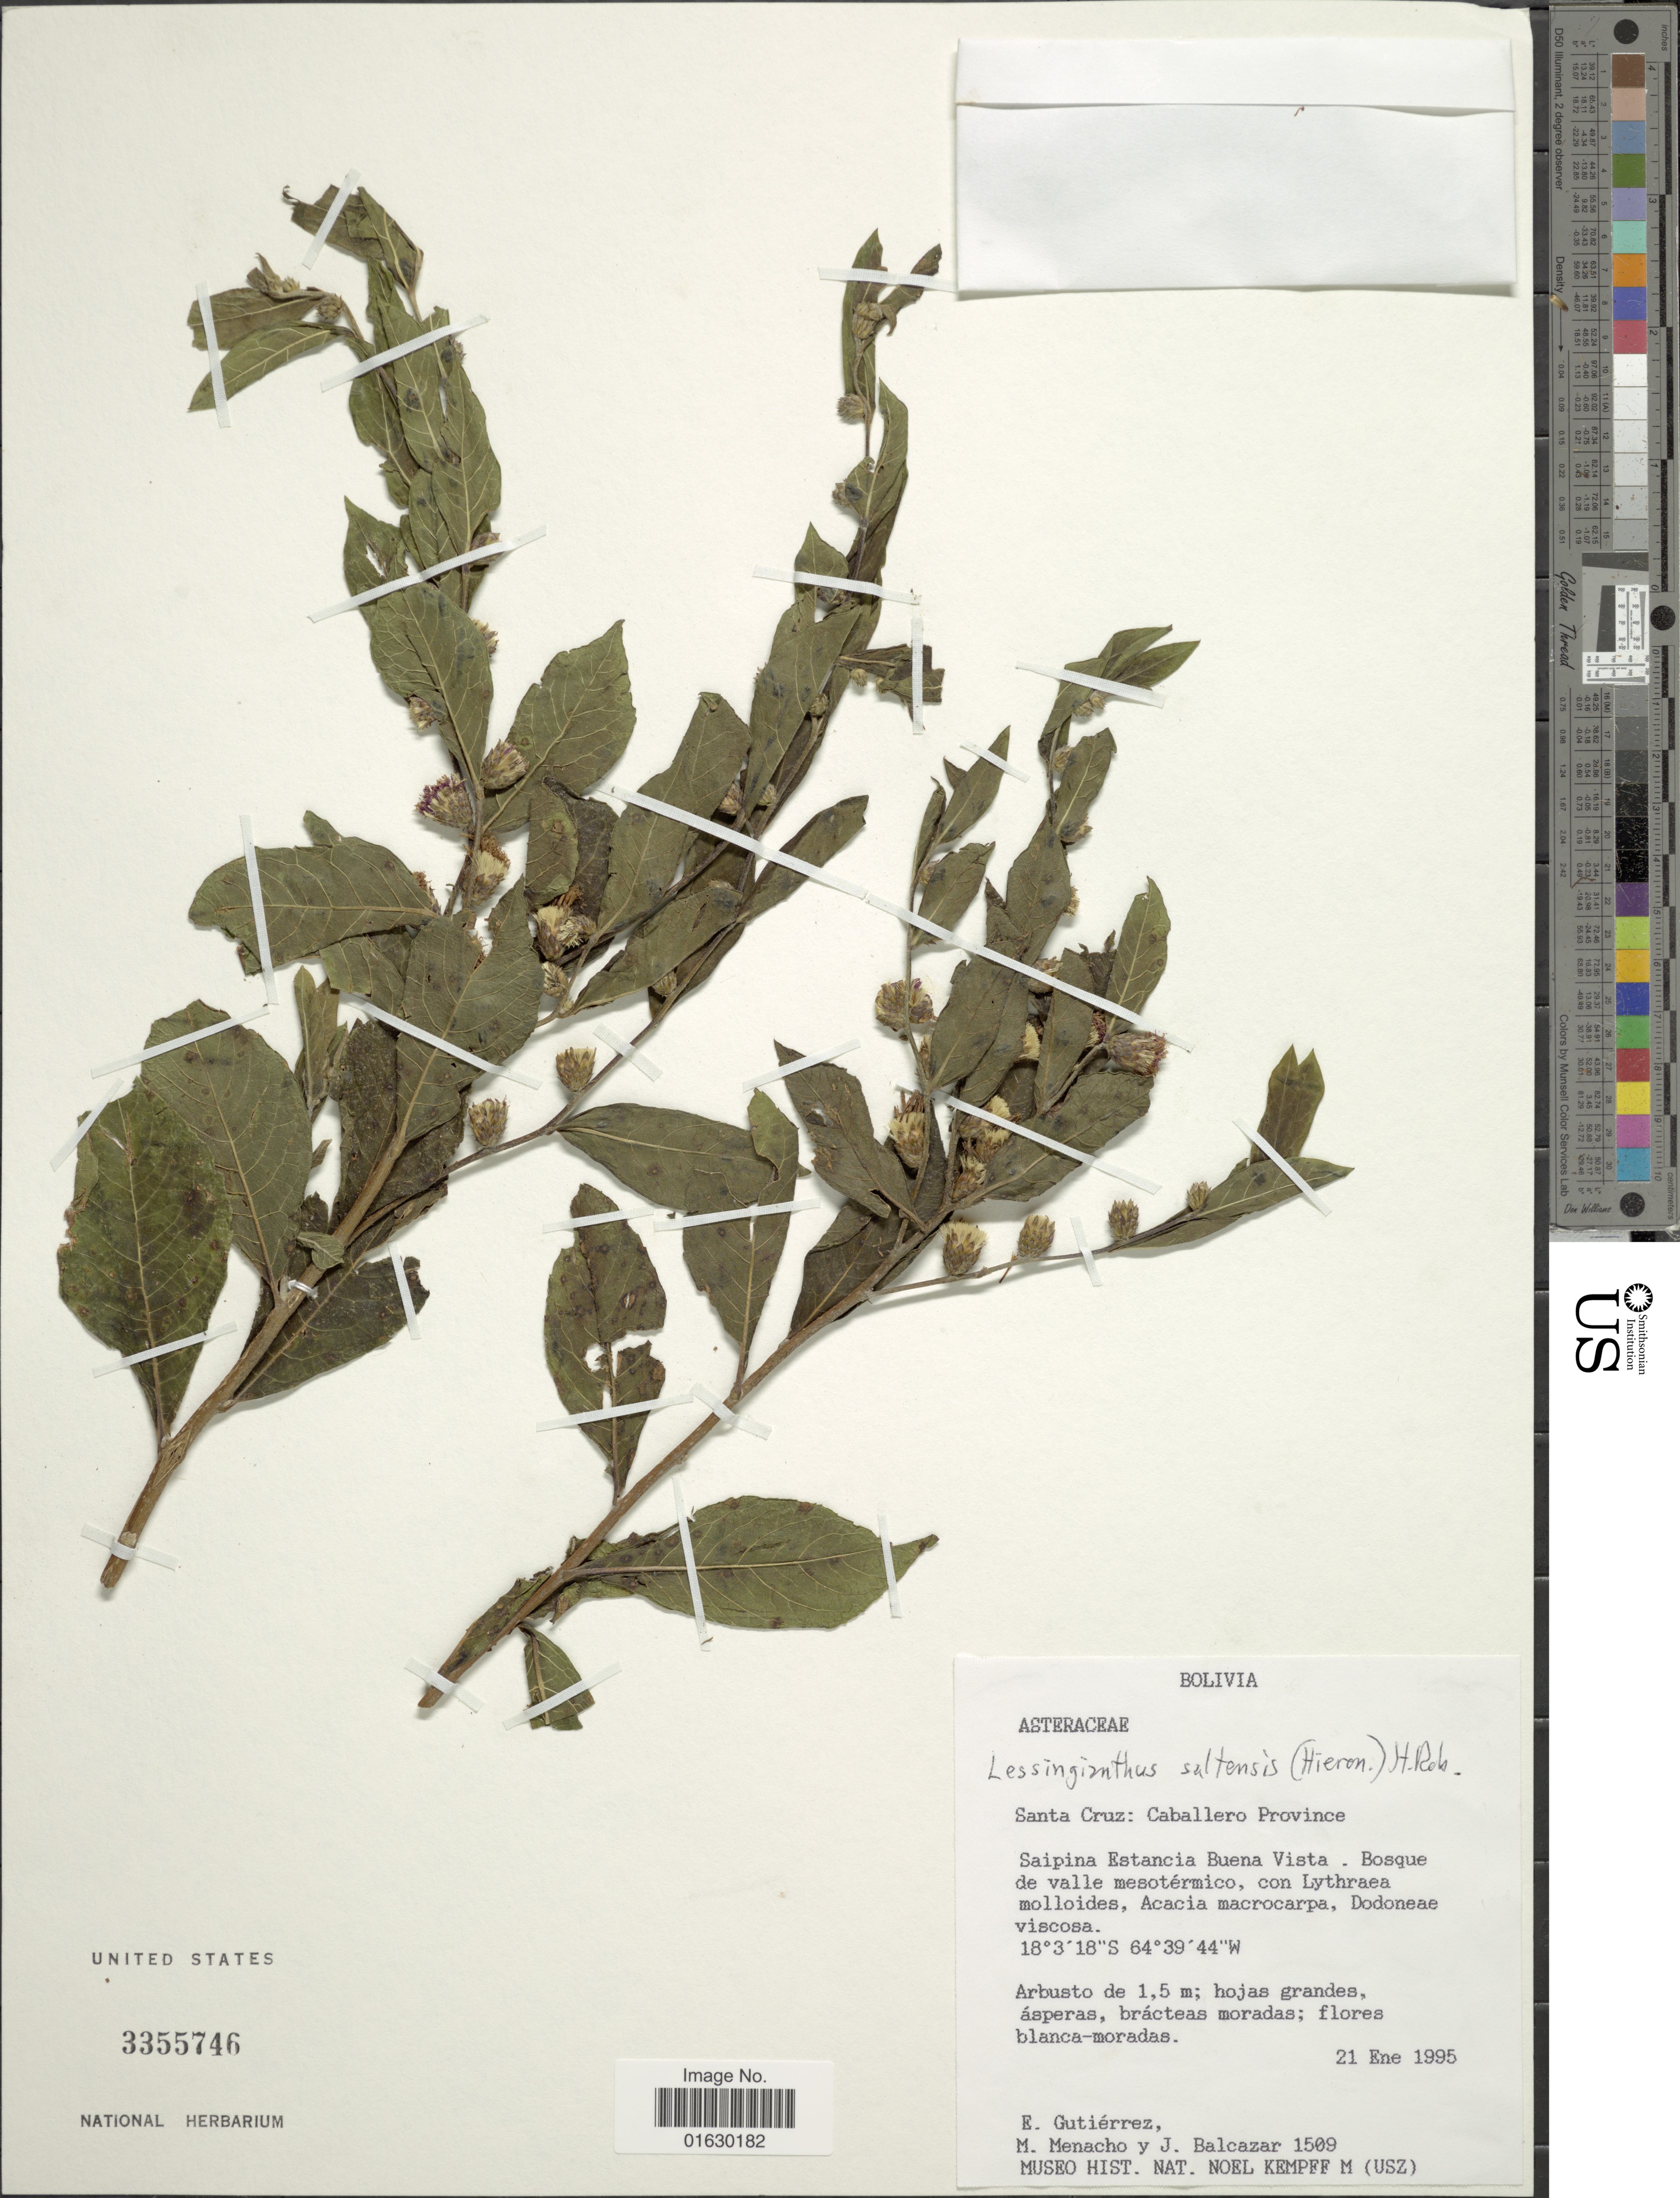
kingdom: Plantae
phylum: Tracheophyta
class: Magnoliopsida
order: Asterales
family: Asteraceae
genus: Lessingianthus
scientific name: Lessingianthus saltensis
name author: (Hieron.) H. Rob.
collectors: E. Gutiérrez, M. Menacho & J. Balcazar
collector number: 1509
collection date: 1995-01-21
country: Bolivia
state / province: Santa Cruz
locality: Santa Cruz, Caballero Province, Saipina Estancia Buena Vista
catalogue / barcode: US 3355746